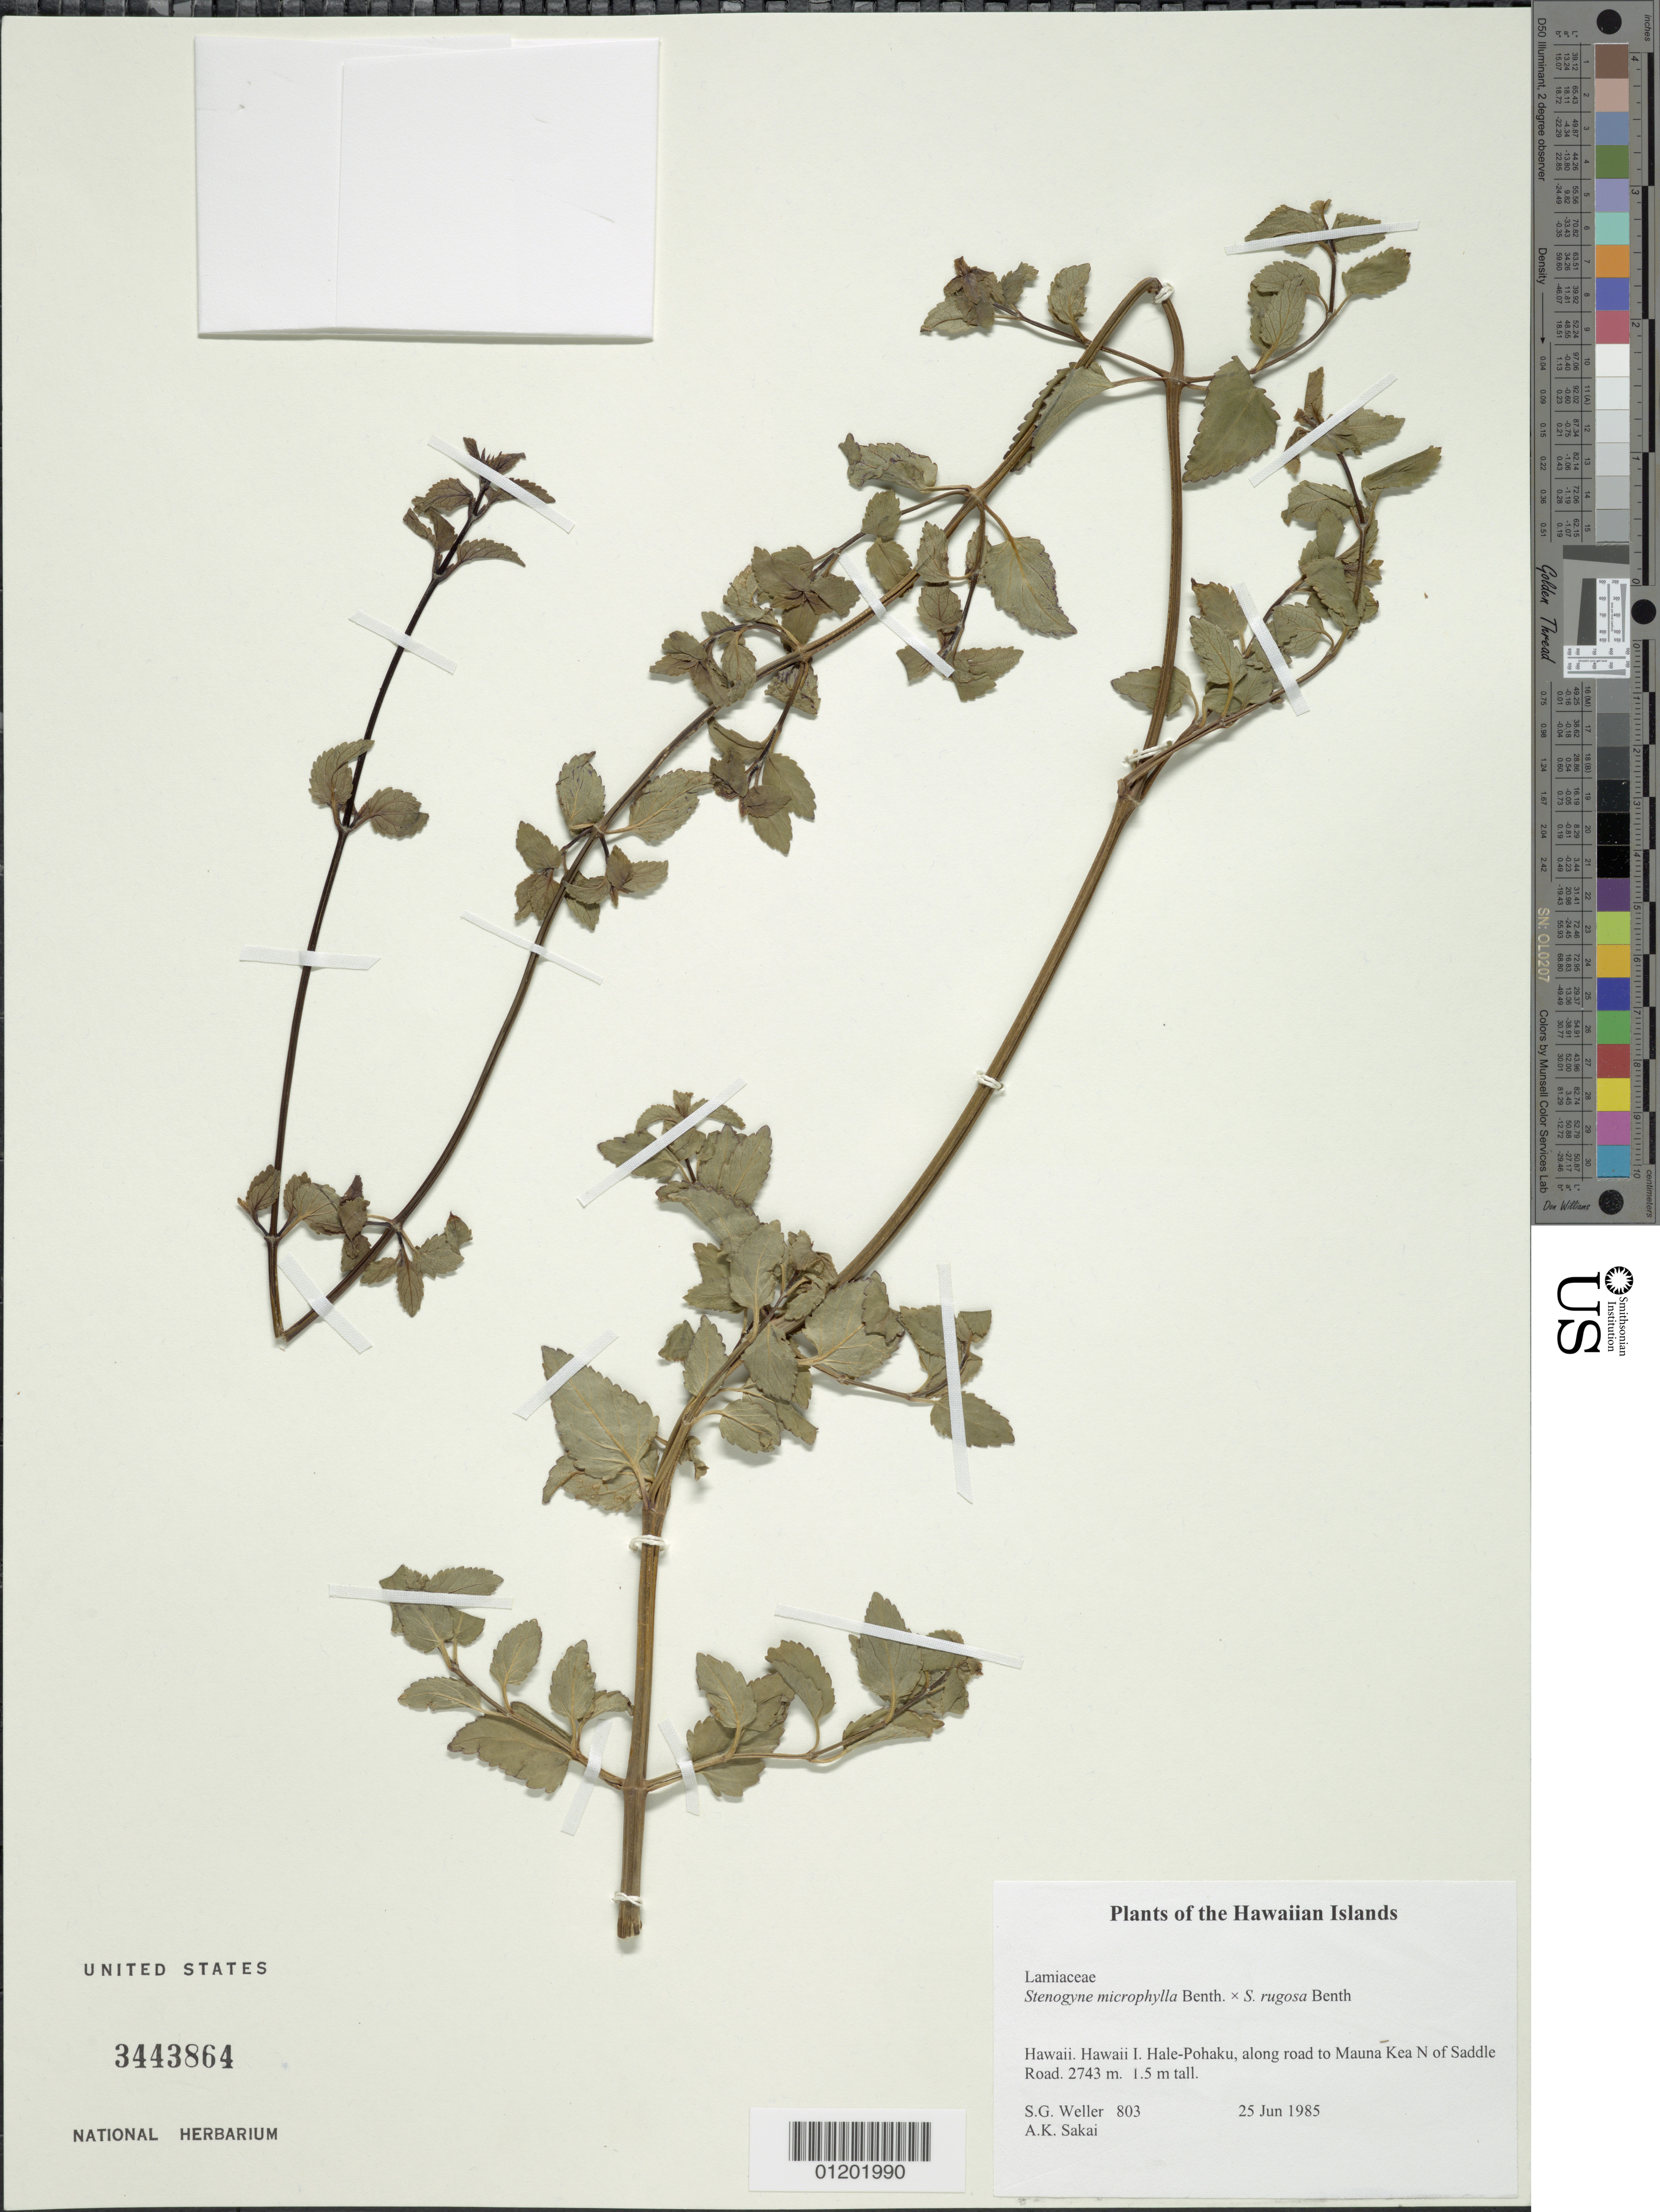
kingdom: Plantae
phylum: Tracheophyta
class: Magnoliopsida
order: Lamiales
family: Lamiaceae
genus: Stenogyne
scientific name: Stenogyne microphylla x S. rugosa Benth.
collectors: S. G. Weller & A. Sakai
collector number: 803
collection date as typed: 25 Jun 1985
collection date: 1985-06-25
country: United States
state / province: Hawaii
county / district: Hawaii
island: Hawaii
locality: Hale-Pohaku, along road to Mauna Kea N of Saddle Road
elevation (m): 2743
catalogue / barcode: US 3443864